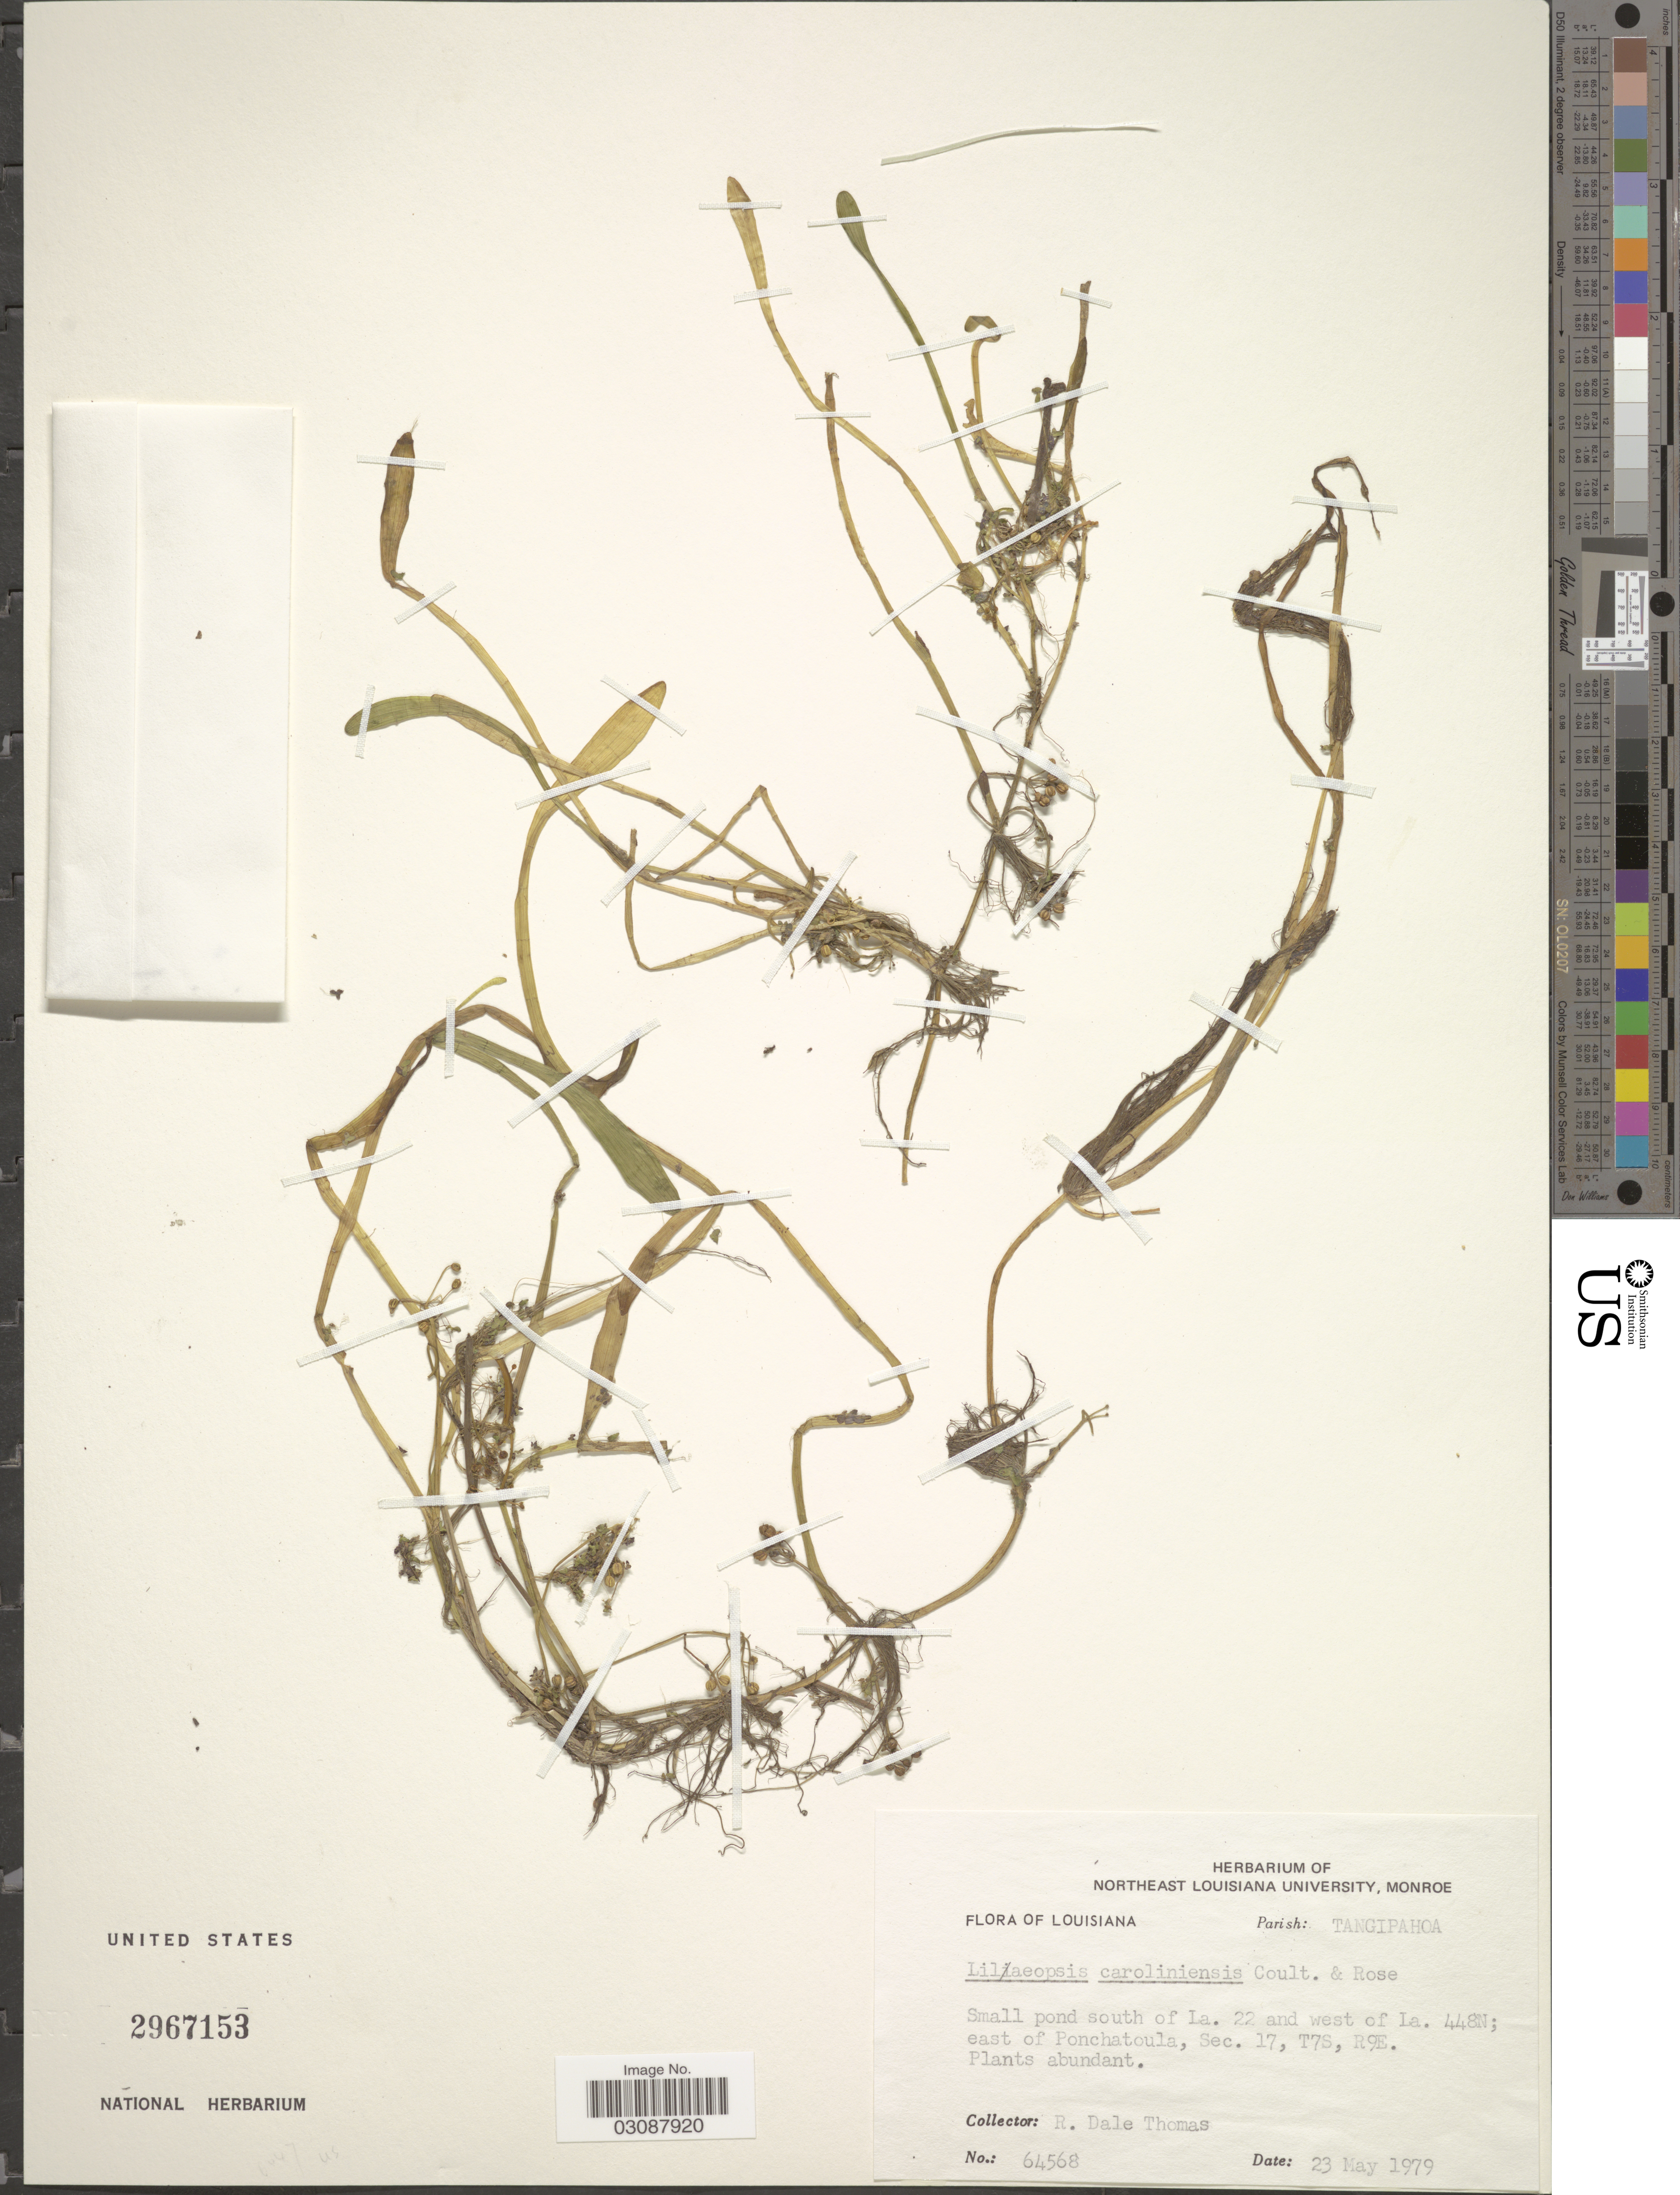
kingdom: Plantae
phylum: Tracheophyta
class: Magnoliopsida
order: Apiales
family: Apiaceae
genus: Lilaeopsis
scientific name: Lilaeopsis carolinensis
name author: J.M. Coult. & Rose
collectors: R. Thomas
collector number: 64568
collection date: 1979-05-23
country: United States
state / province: Louisiana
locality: Parish: Tangipahoa. Small pond south of La. 22 and west of La. 448N; east of Ponchatoula, Sec. 17, T7S, R9E.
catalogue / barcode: US 2967153